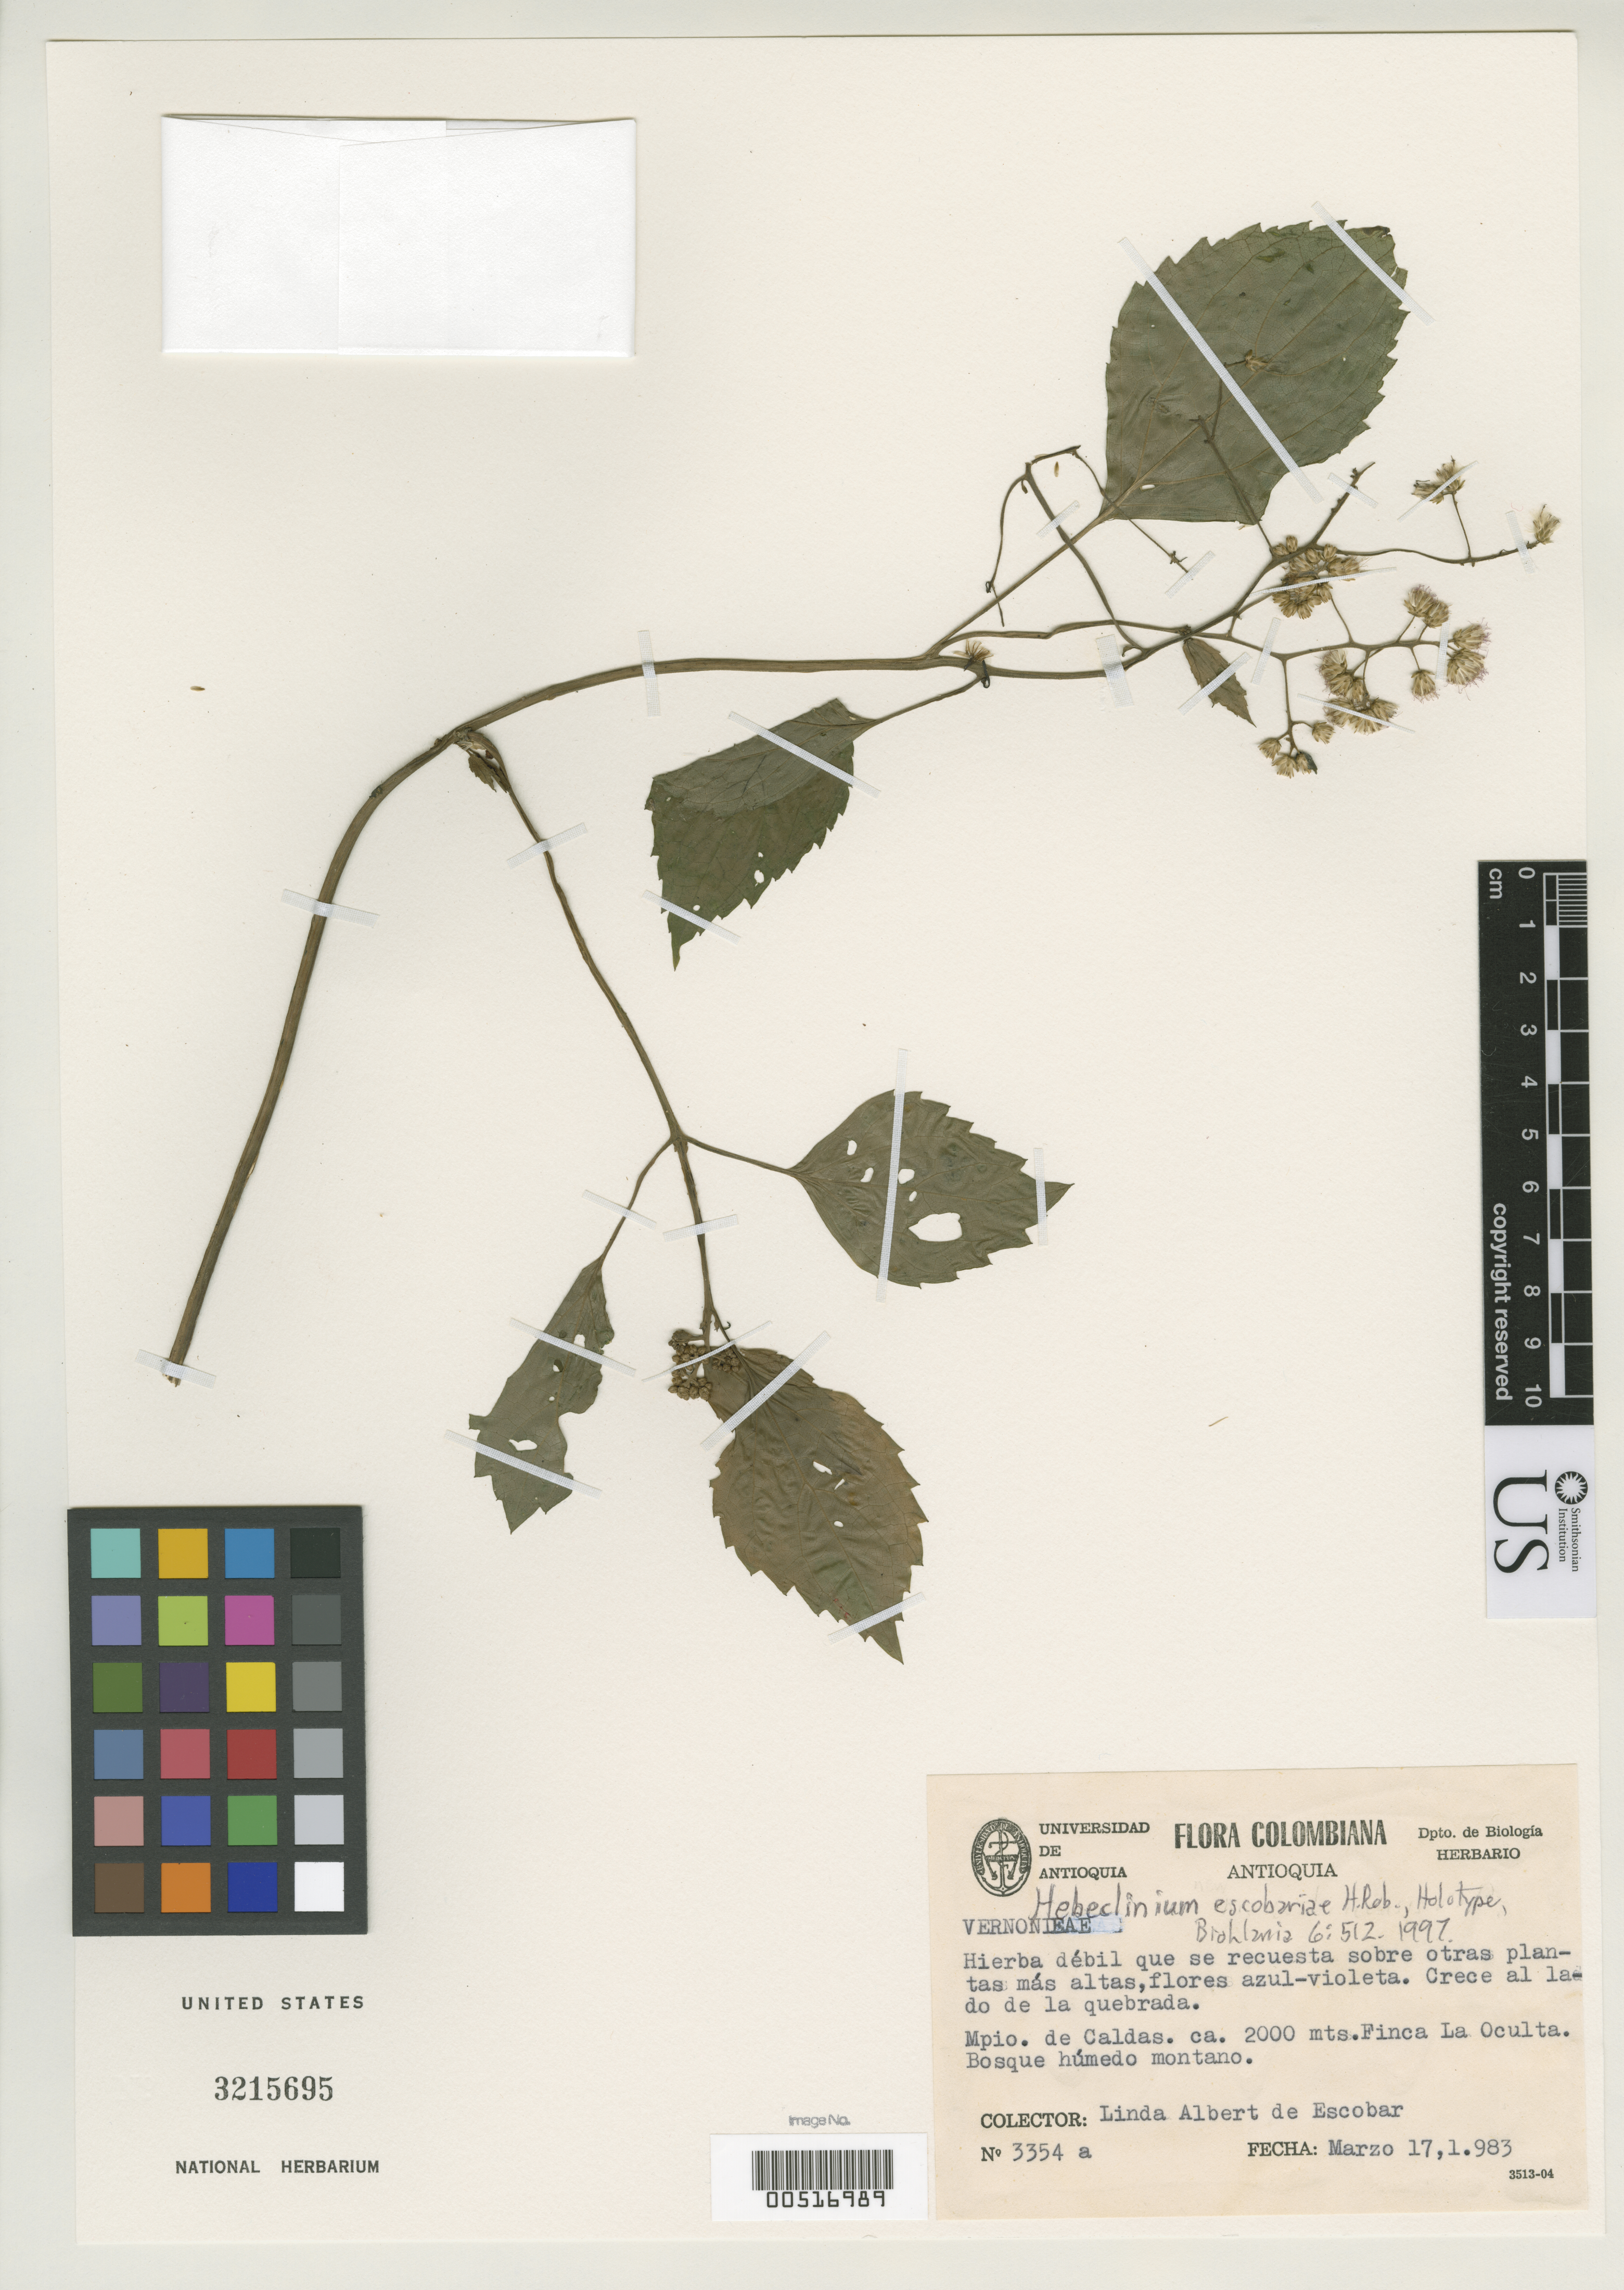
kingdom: Plantae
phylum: Tracheophyta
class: Magnoliopsida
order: Asterales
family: Asteraceae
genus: Hebeclinium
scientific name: Hebeclinium escobariae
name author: H. Rob.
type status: Holotype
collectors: L. K. de Escobar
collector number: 3354a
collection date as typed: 17 Mar 1983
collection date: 1983-03-17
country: Colombia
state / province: Antioquia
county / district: Caldas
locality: Finca La Oculta.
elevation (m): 2000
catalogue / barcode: US 3215695